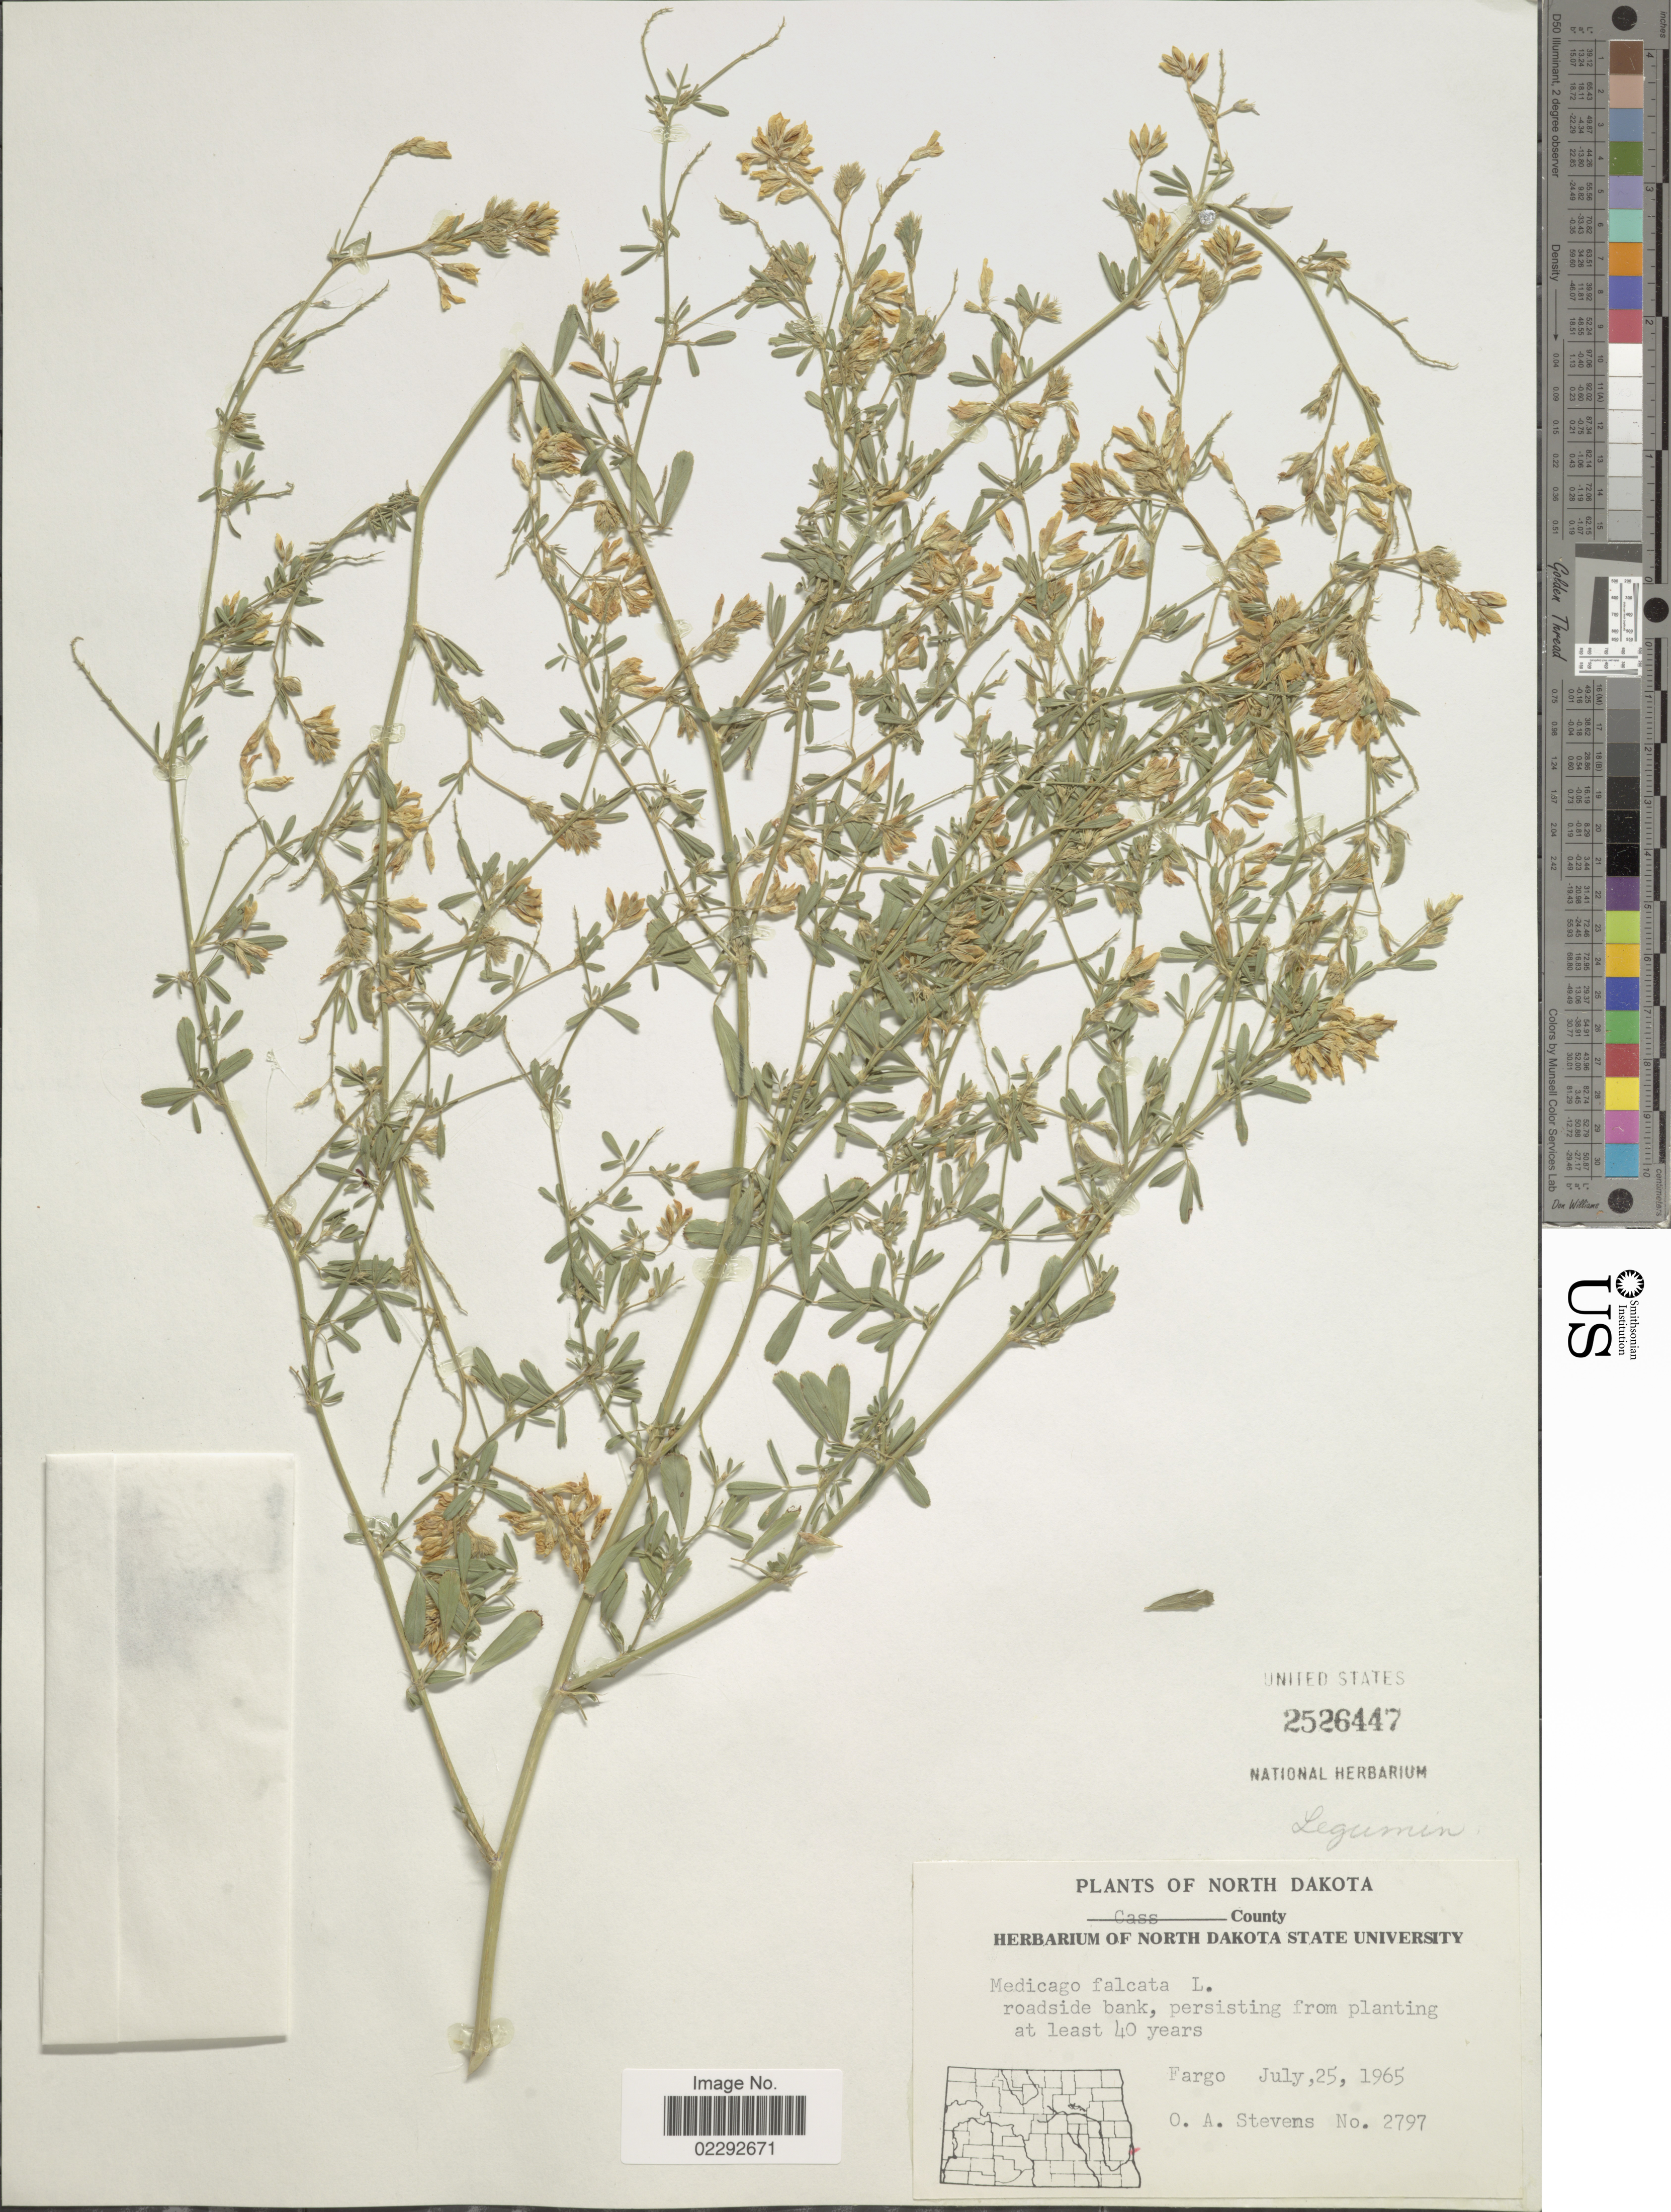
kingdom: Plantae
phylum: Tracheophyta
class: Magnoliopsida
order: Fabales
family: Fabaceae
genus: Medicago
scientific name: Medicago falcata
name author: L.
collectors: O. A. Stevens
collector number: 2797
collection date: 1965-07-25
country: United States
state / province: North Dakota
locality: Cass County. Fargo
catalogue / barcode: US 2526447